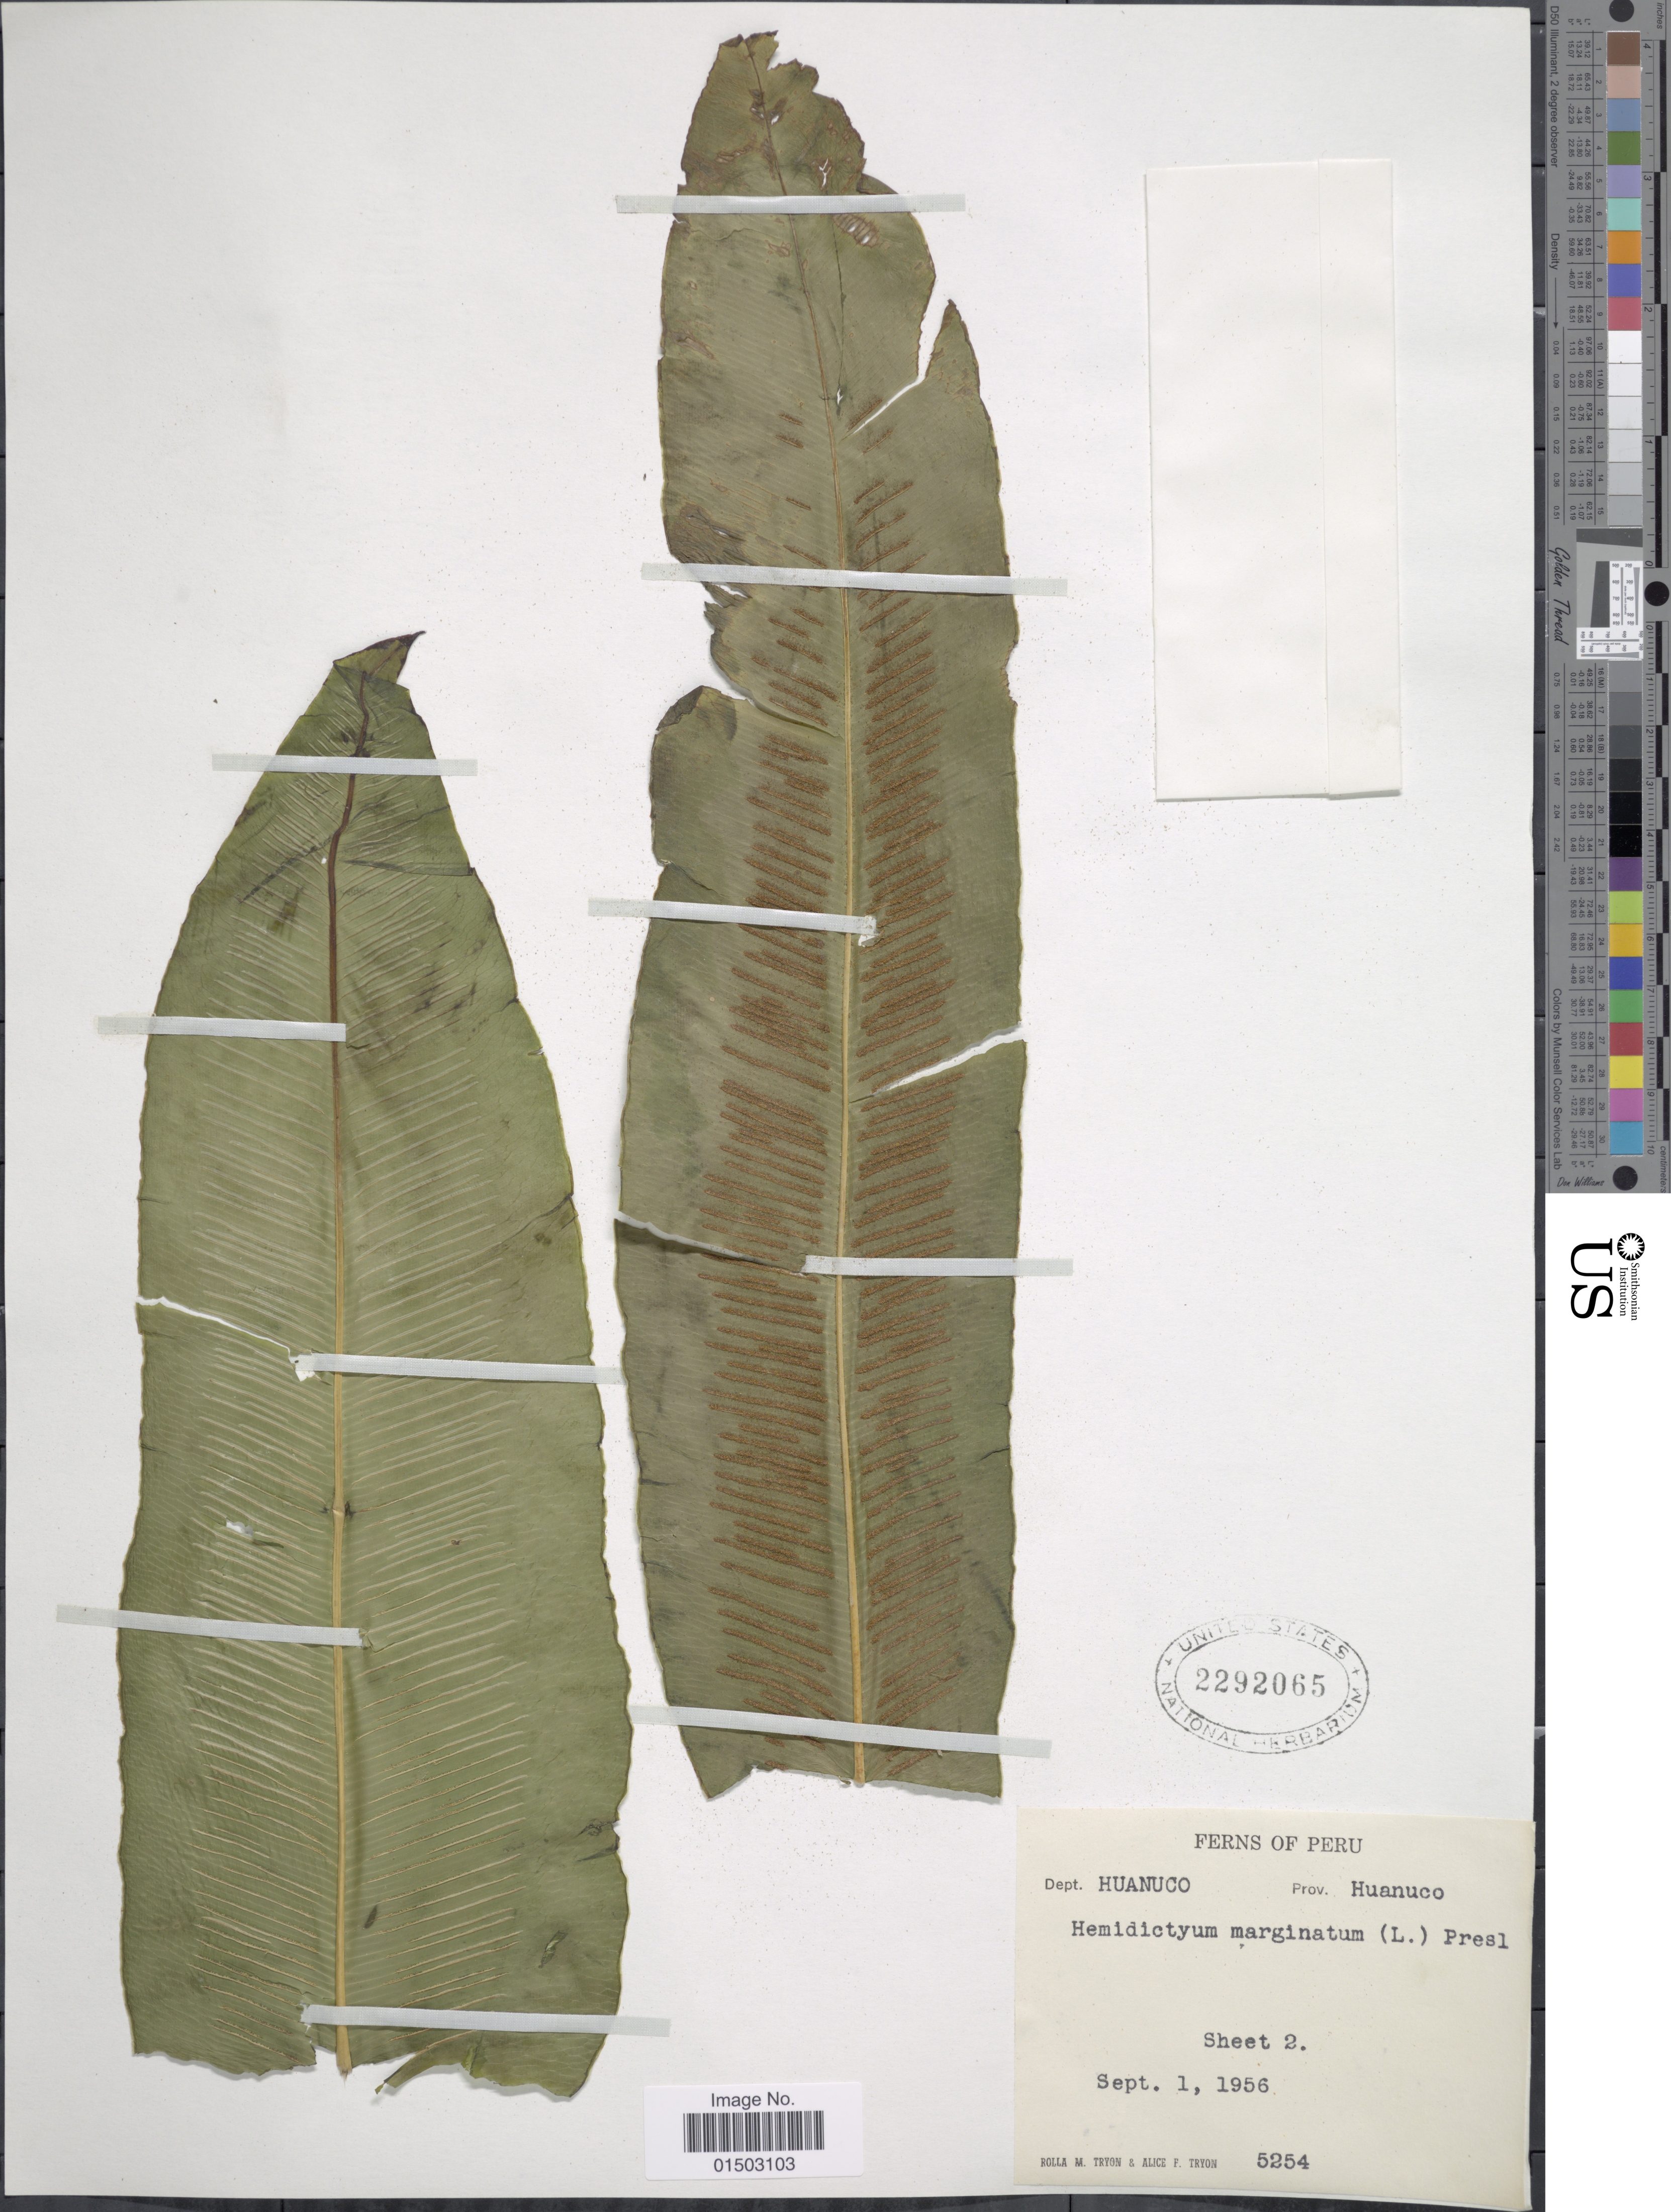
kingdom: Plantae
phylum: Tracheophyta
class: Polypodiopsida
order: Polypodiales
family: Hemidictyaceae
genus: Hemidictyum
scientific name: Hemidictyum marginatum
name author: (L.) C. Presl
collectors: R. M. Tryon & A. F. Tryon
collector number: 5254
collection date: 1956-09-01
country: Peru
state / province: Huánuco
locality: Peru. Dept. Huanuco, Prov. Huanuco. Sheet 2.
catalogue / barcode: US 2292065